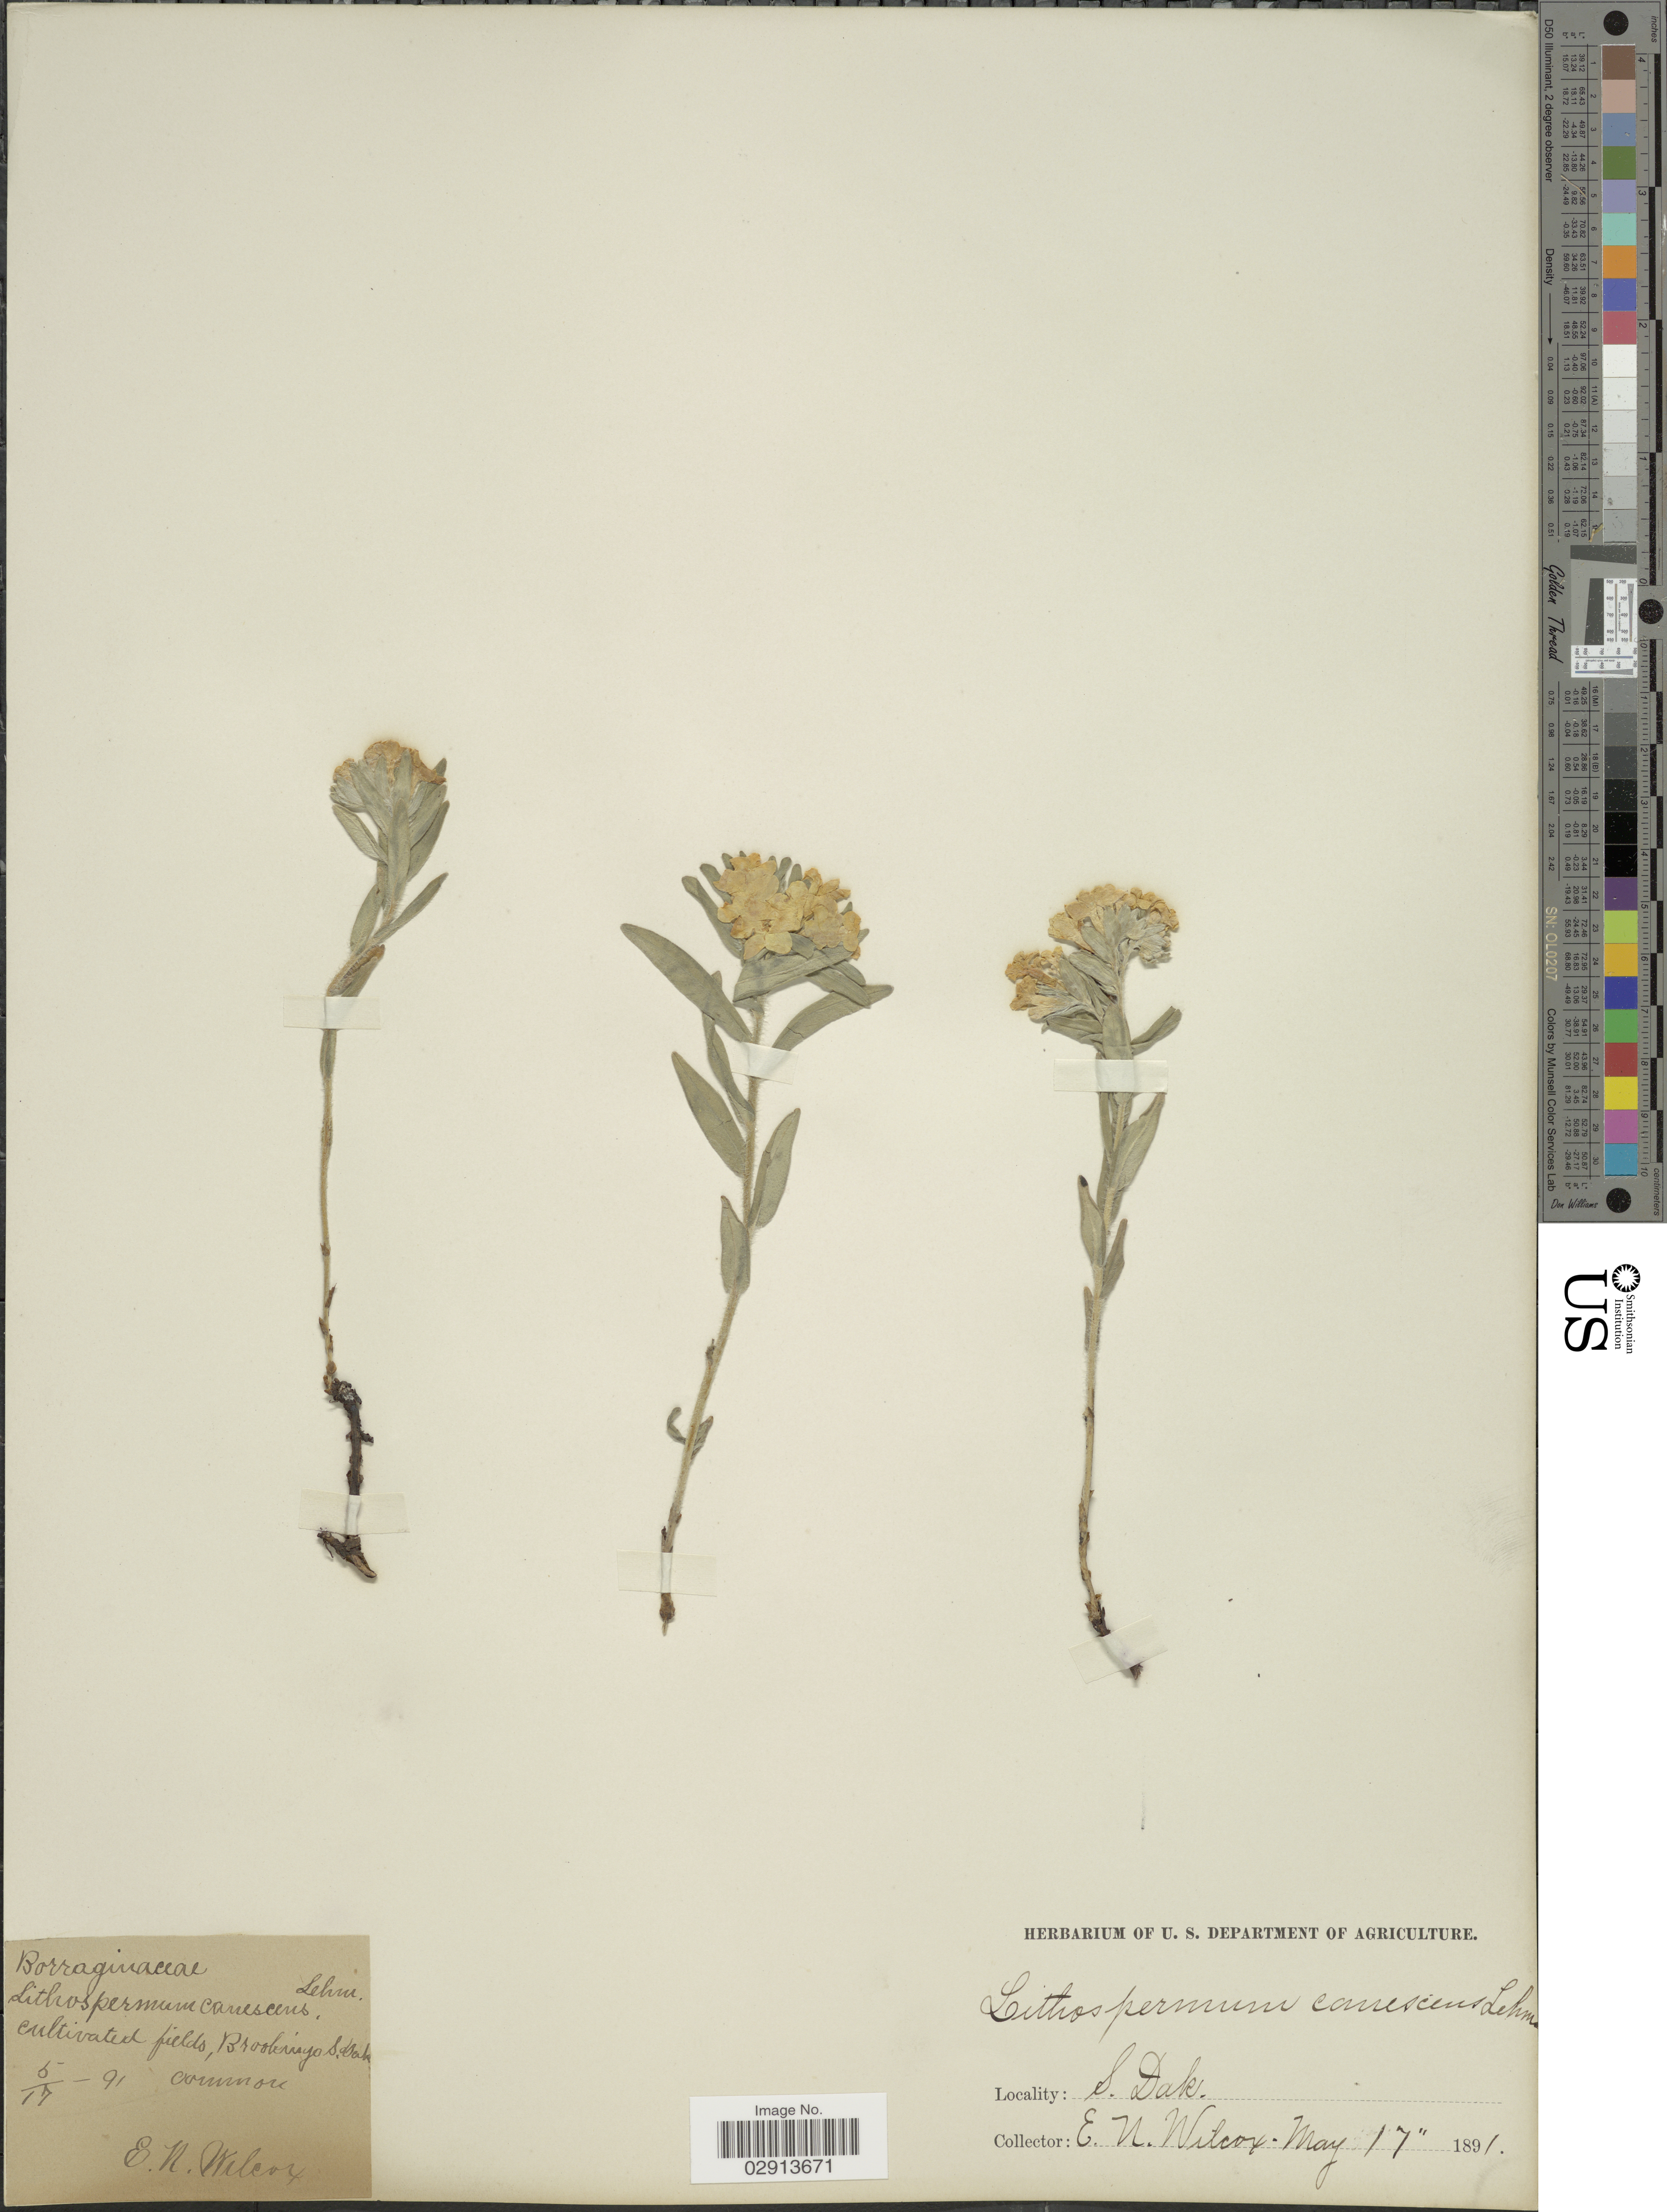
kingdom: Plantae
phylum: Tracheophyta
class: Magnoliopsida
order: Boraginales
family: Boraginaceae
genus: Lithospermum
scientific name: Lithospermum canescens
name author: (Michx.) Lehm.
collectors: E. Wilcox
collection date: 1891-05-17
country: United States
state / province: South Dakota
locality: Cultivated fields, Brookings, S. Dak.